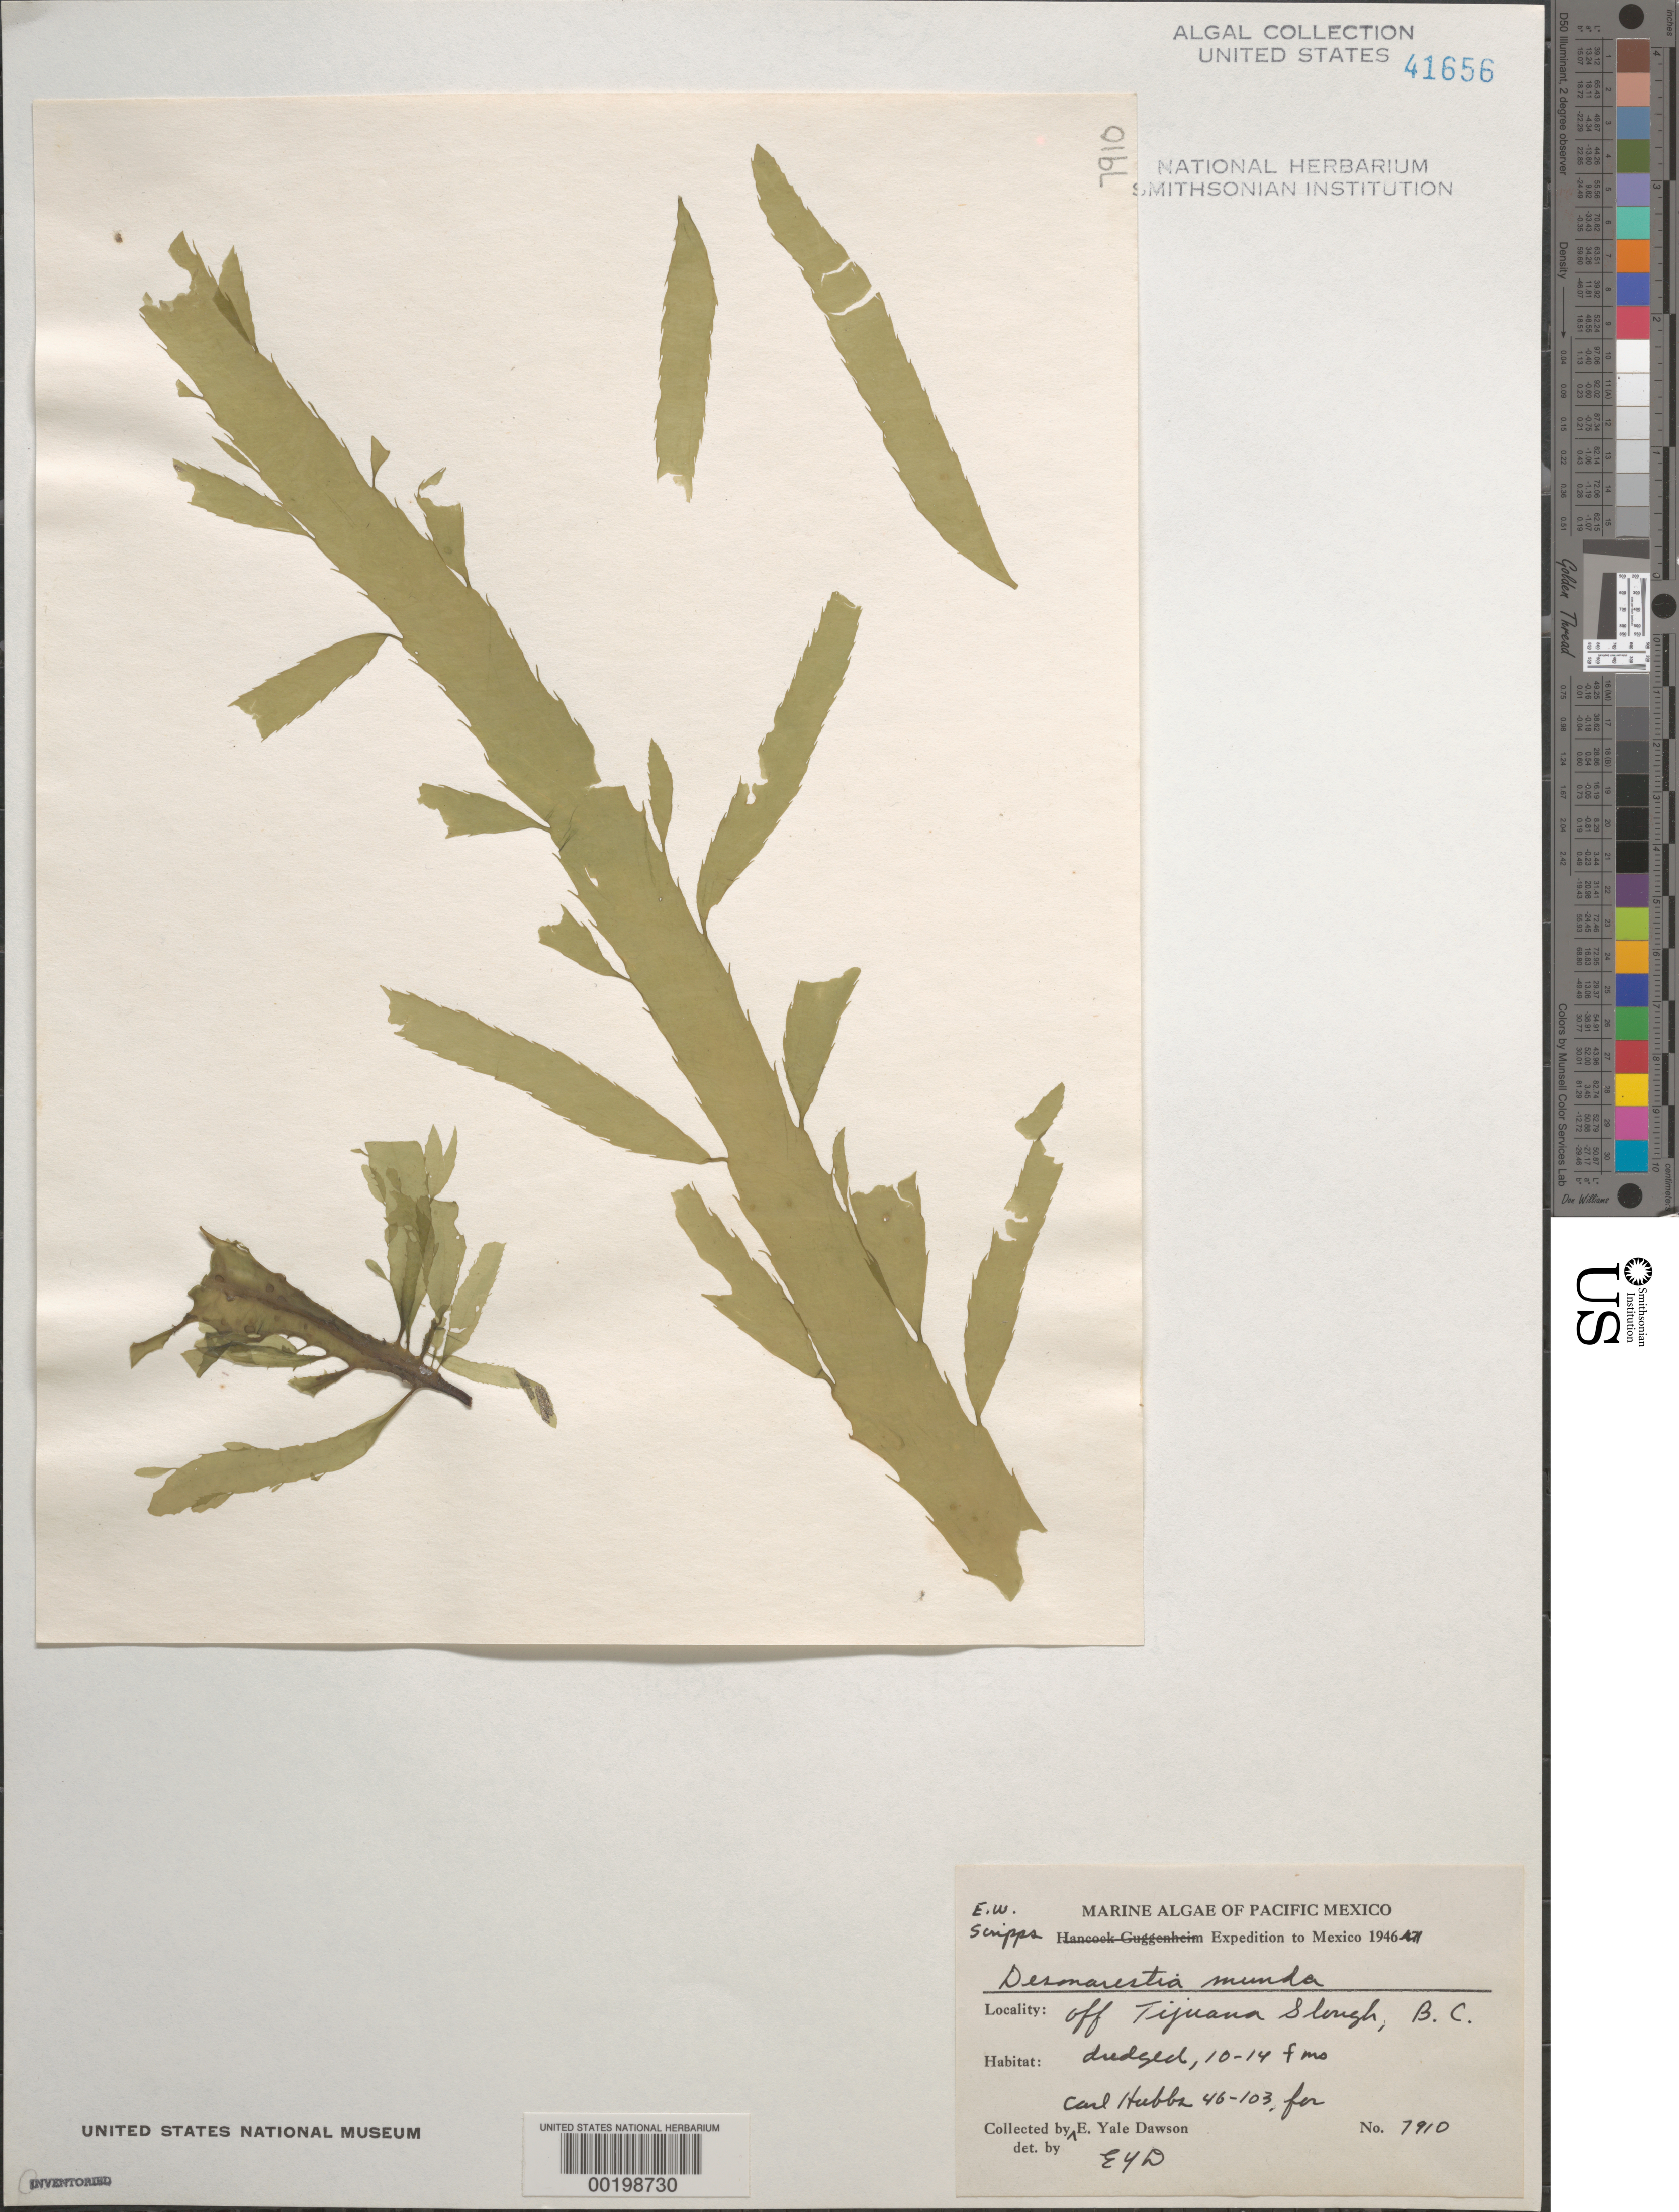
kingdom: Chromista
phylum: Ochrophyta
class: Phaeophyceae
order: Desmarestiales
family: Desmarestiaceae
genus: Desmarestia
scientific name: Desmarestia munda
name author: Setch. & N.L. Gardner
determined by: Dawson, E. Y.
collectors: C. Hubbs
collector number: EYD 7910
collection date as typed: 1946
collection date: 1946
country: Mexico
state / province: Baja California Norte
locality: Off Tijuana Slough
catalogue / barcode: US 41656